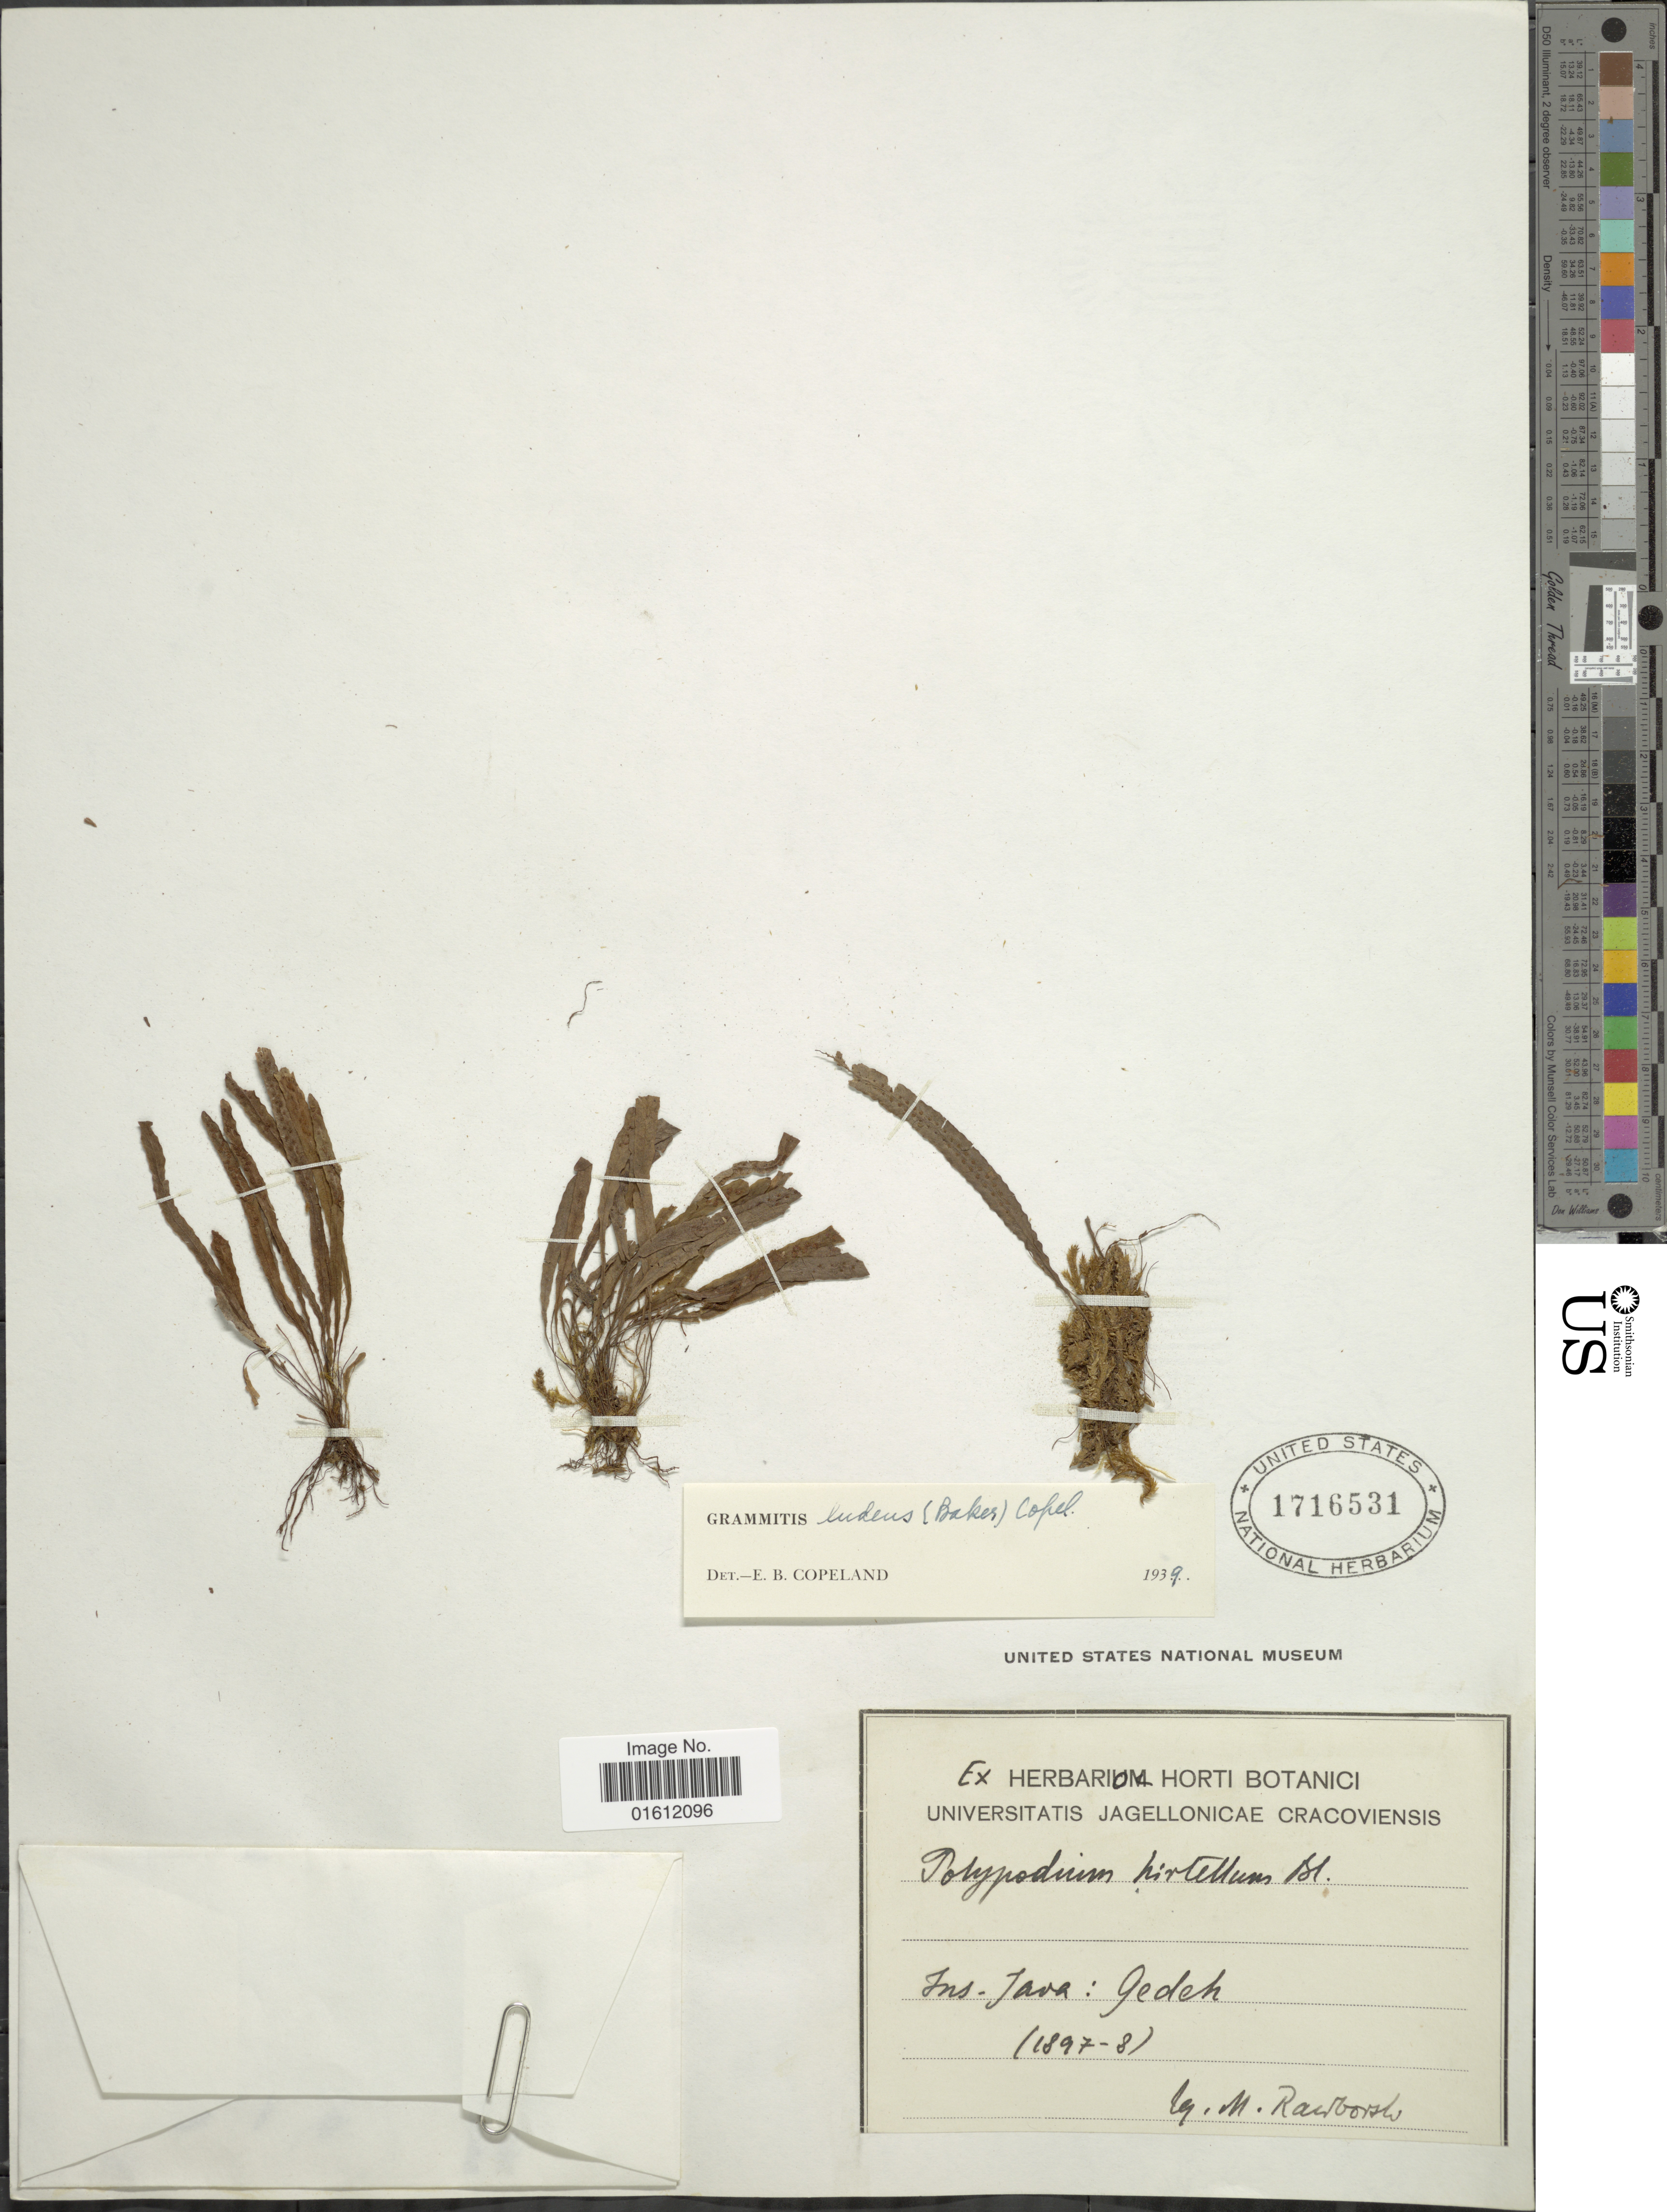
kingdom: Plantae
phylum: Tracheophyta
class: Polypodiopsida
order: Polypodiales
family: Polypodiaceae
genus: Oreogrammitis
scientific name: Oreogrammitis scabristipes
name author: (Baker) Parris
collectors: M. Raciborski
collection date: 1897/1898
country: Indonesia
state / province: Java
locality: Ins. Java: Gedeh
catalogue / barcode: US 1716531